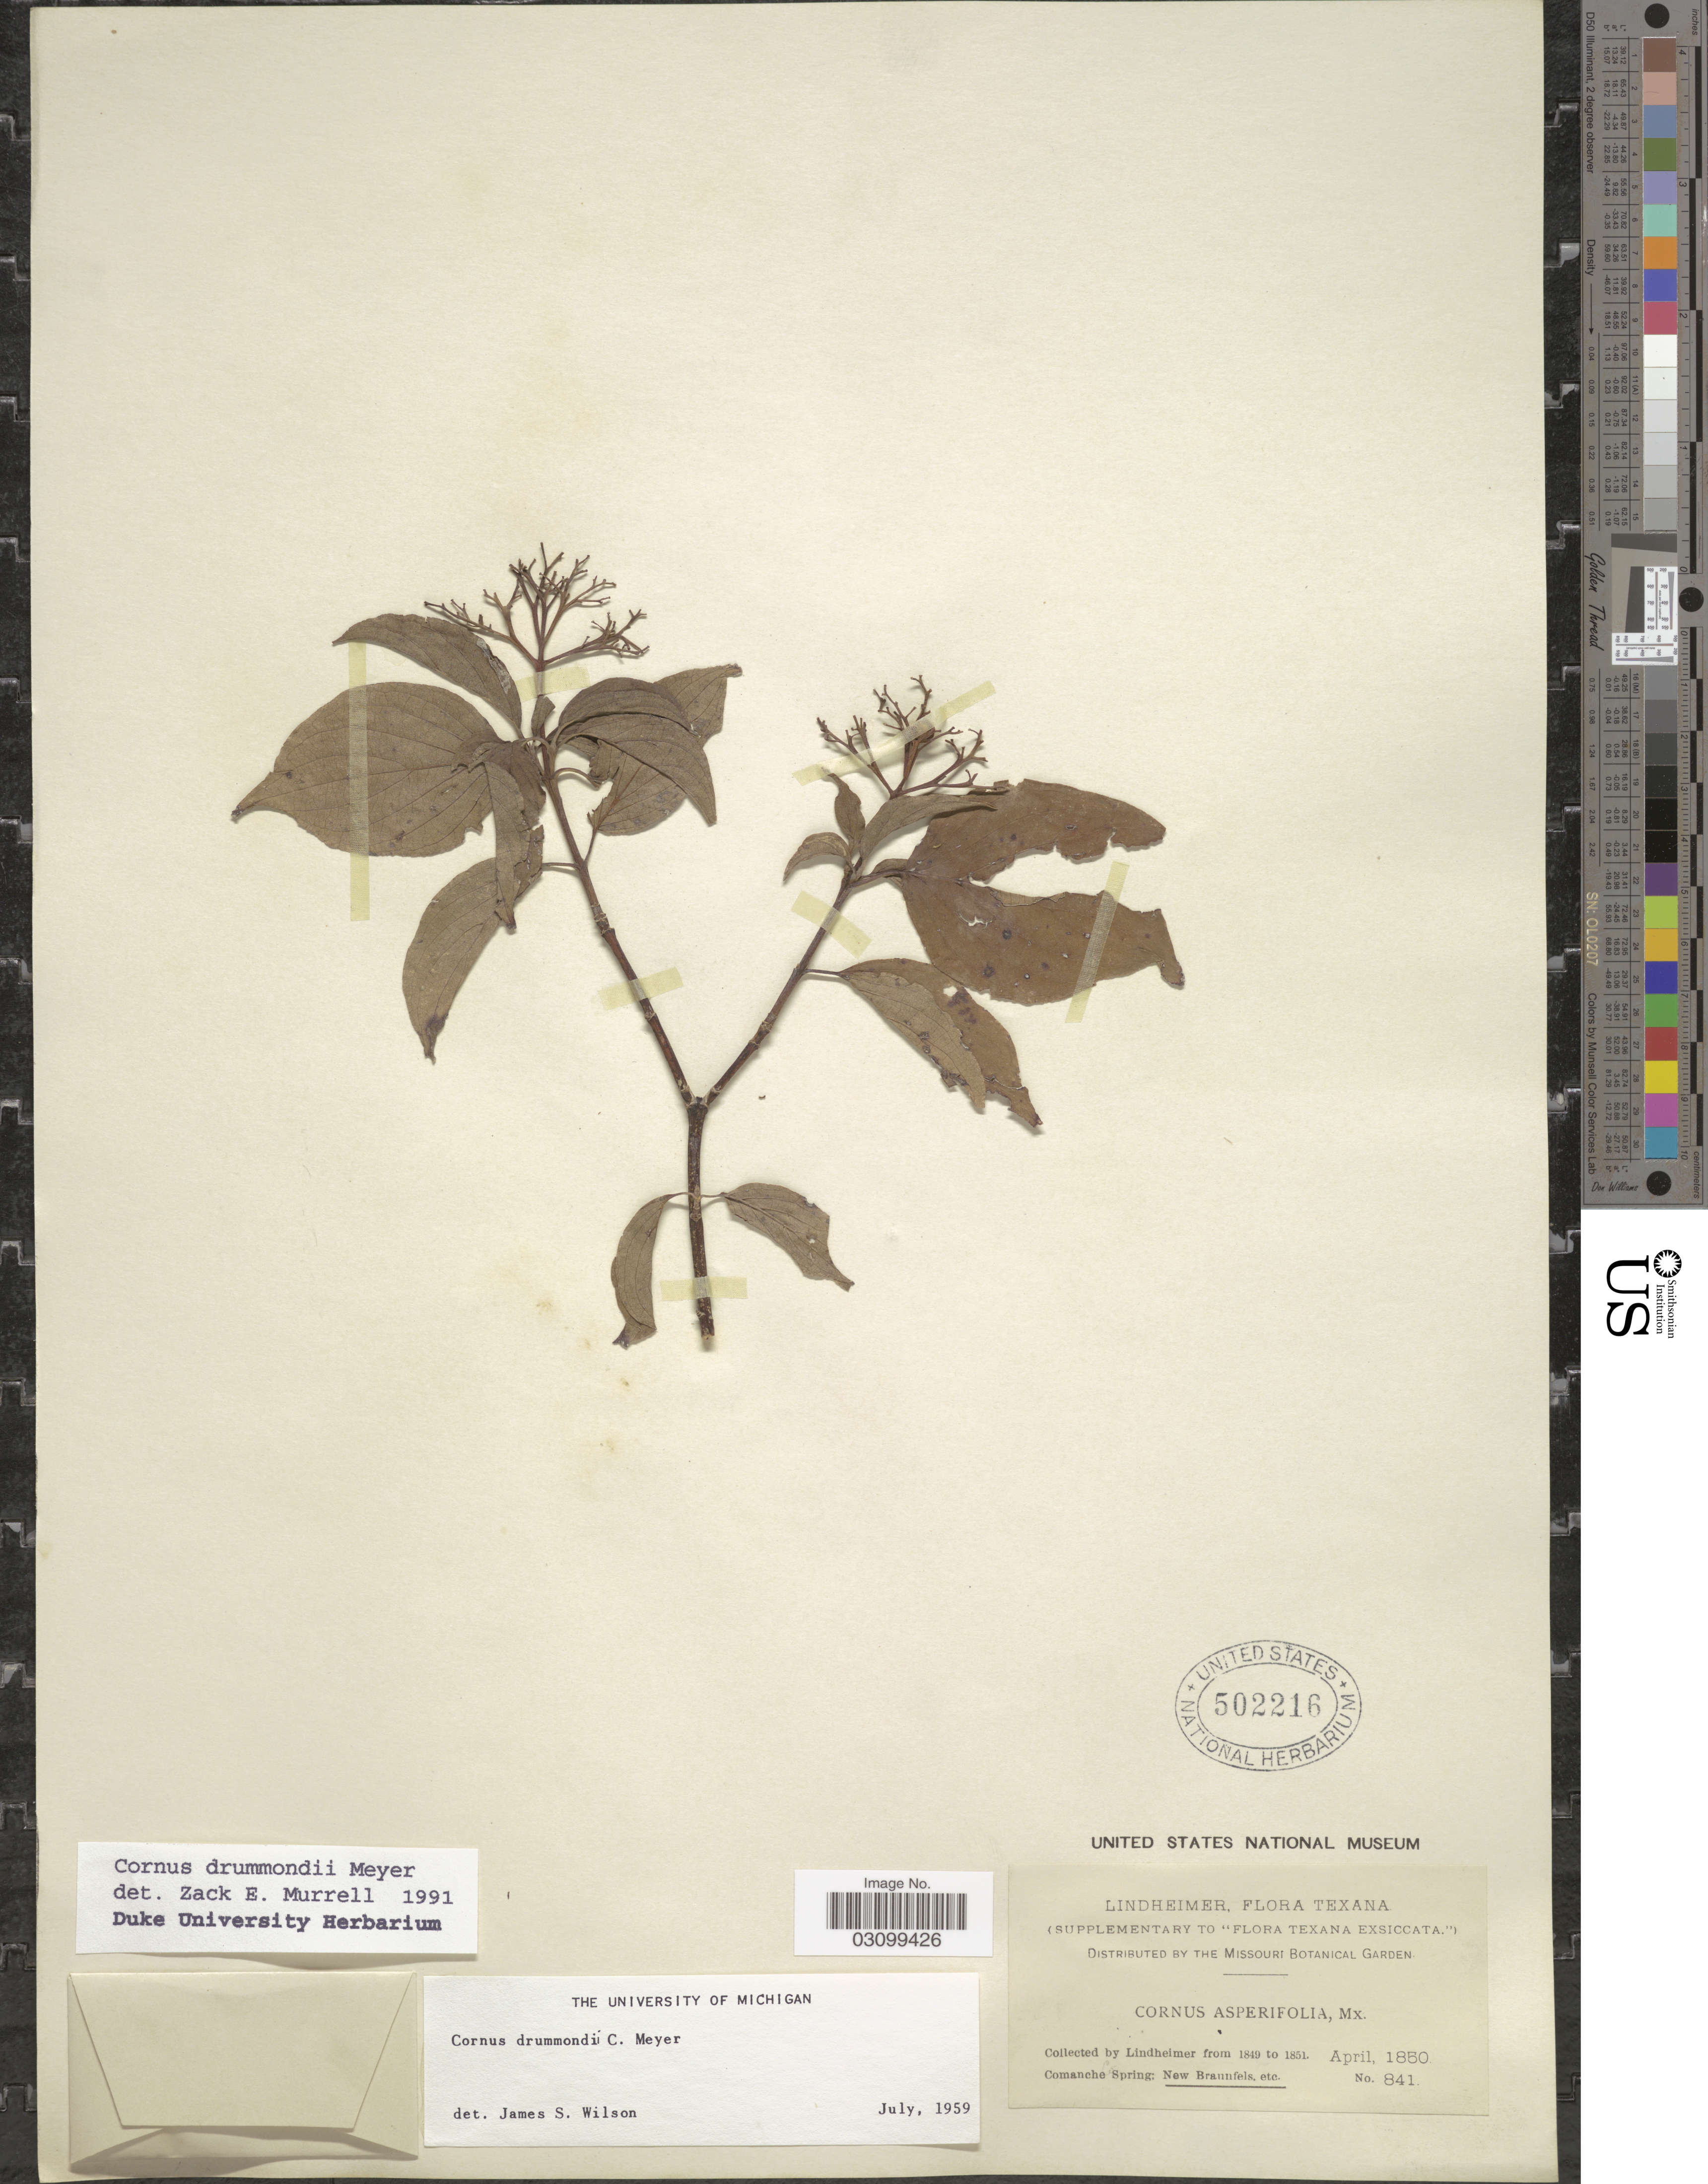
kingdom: Plantae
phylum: Tracheophyta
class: Magnoliopsida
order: Cornales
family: Cornaceae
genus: Cornus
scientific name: Cornus drummondii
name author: C.A. Mey.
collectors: -. Lindheimer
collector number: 841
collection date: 1850-04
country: United States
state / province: Texas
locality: Comanche Co Spring; New Braunfels.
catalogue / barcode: US 502216